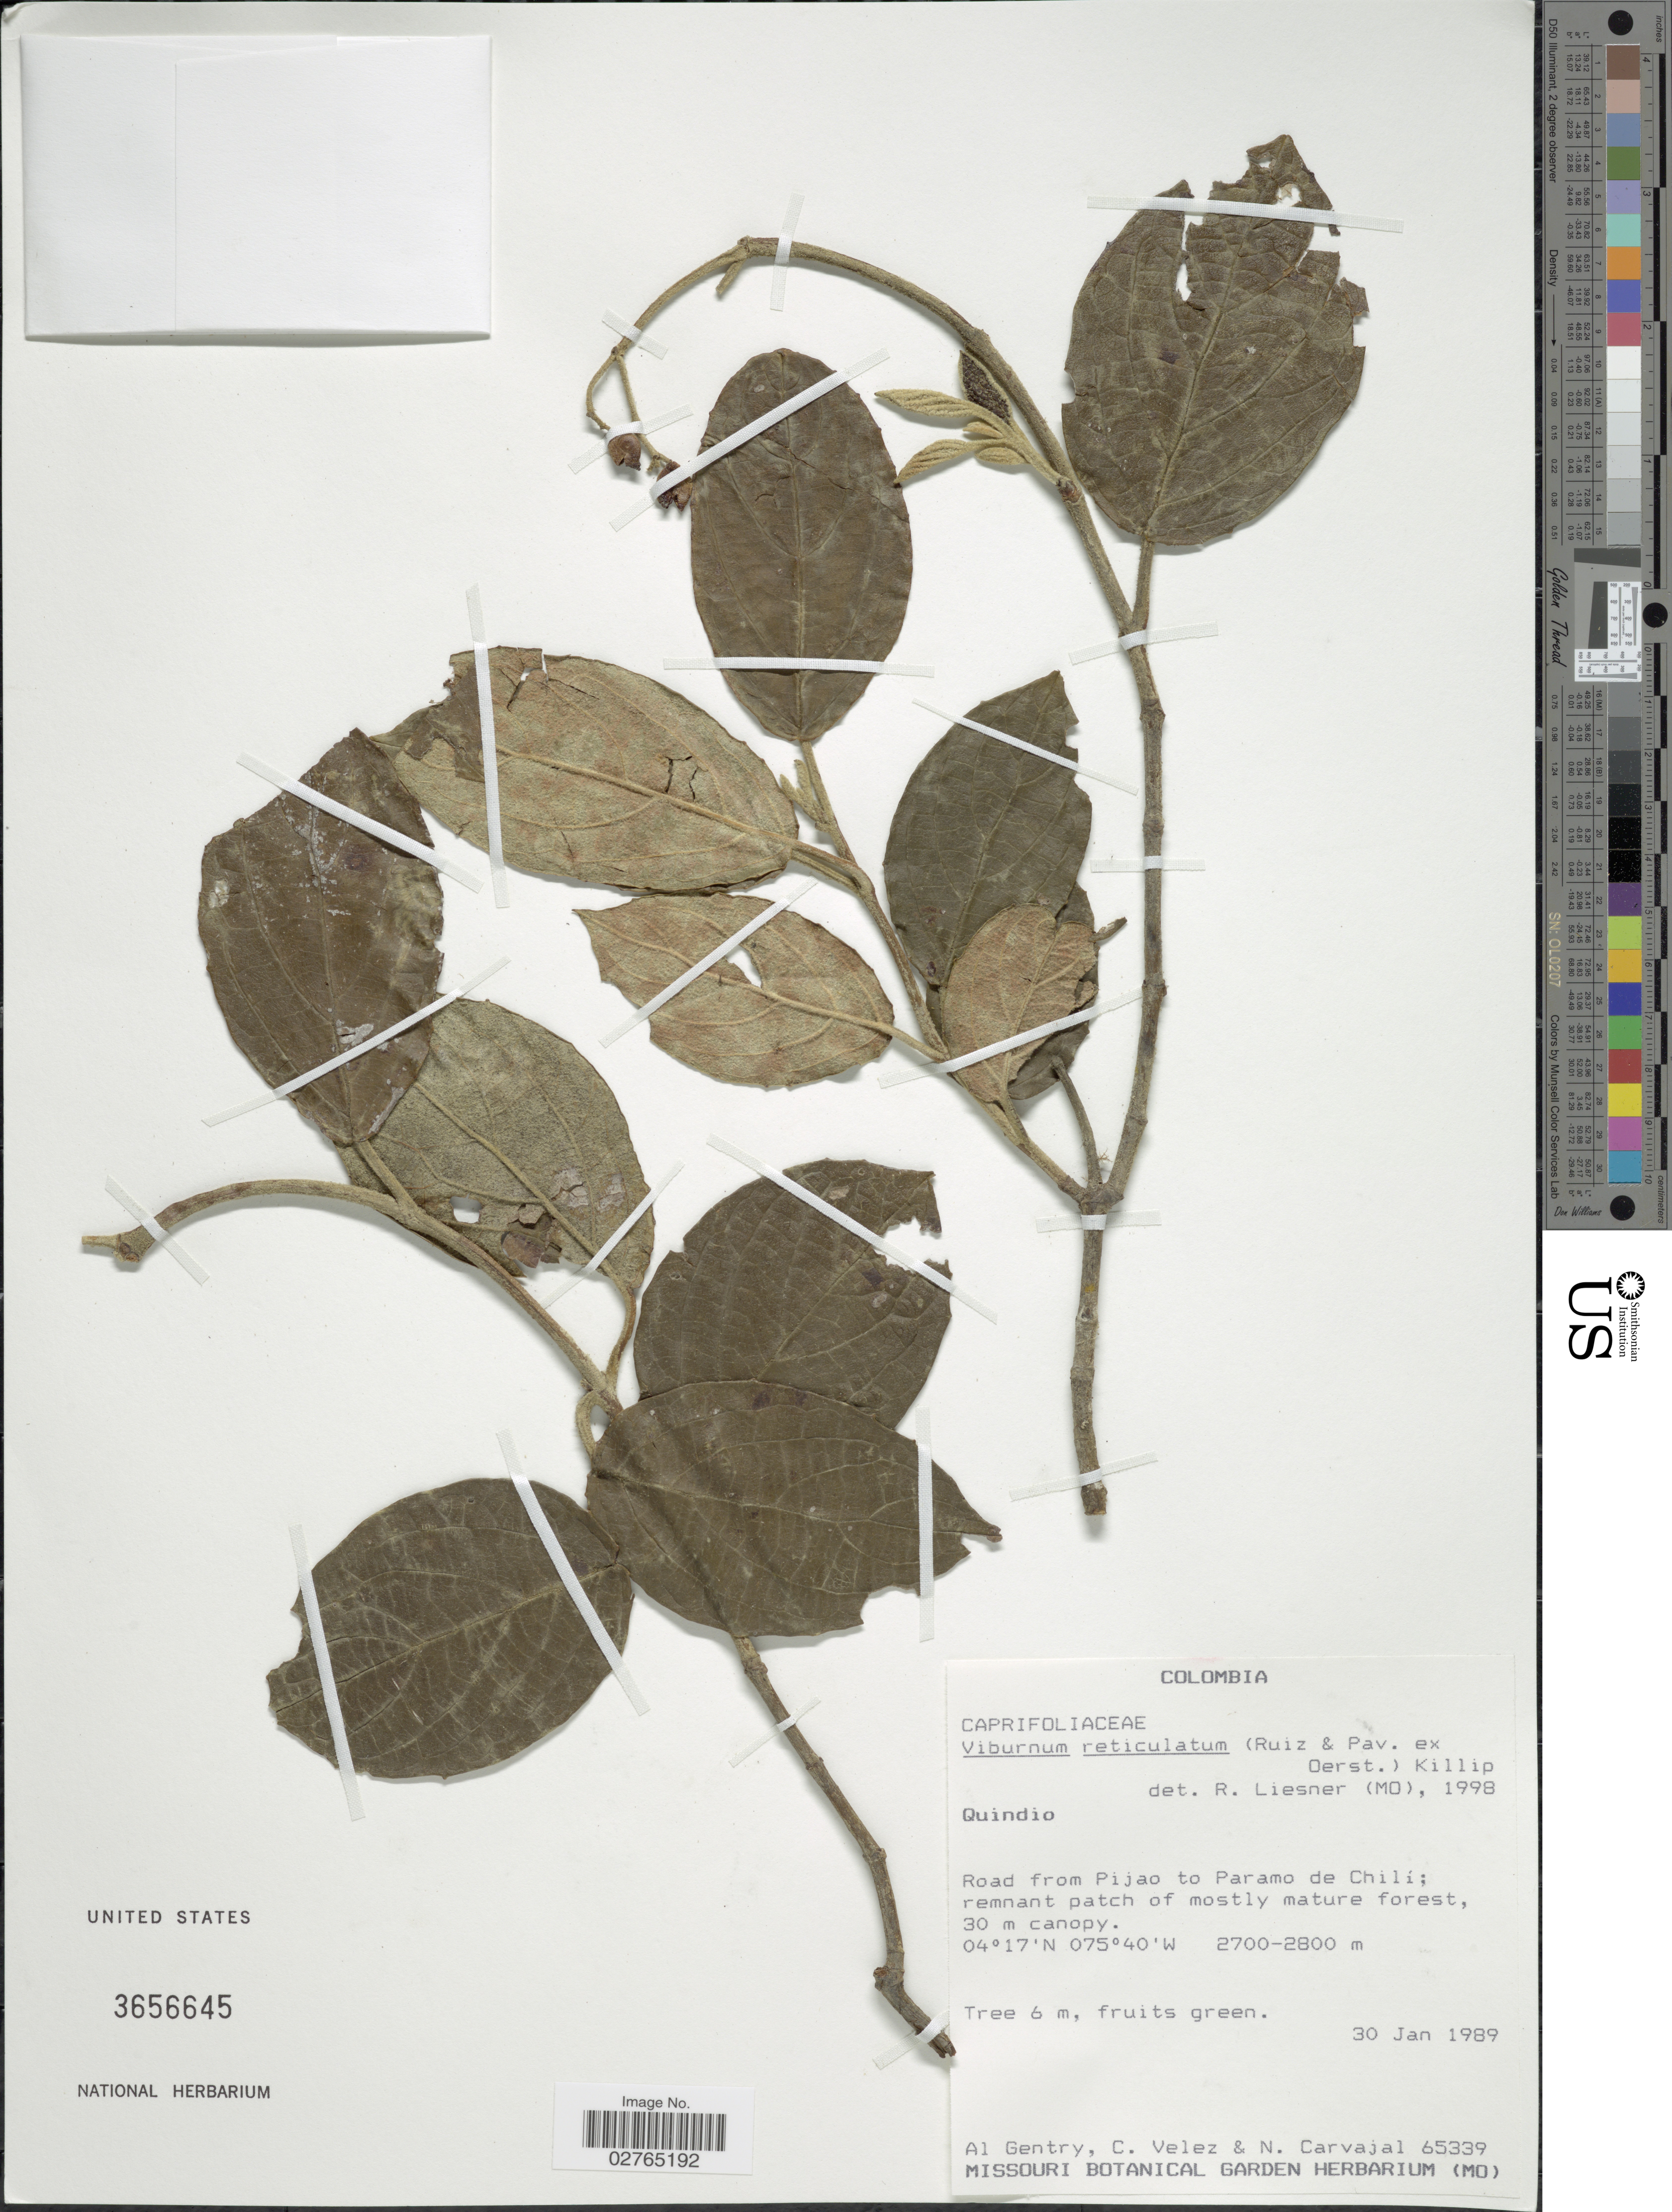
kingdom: Plantae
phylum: Tracheophyta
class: Magnoliopsida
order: Dipsacales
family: Viburnaceae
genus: Viburnum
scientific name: Viburnum reticulatum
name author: Ruiz & Pav. ex Oerst.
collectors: A. H. Gentry, C. Velez & N. Carvajal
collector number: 65339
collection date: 1989-01-30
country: Colombia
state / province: Quindío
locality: Road from Pijao to Paramo de Chili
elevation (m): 2700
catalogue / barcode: US 3656645